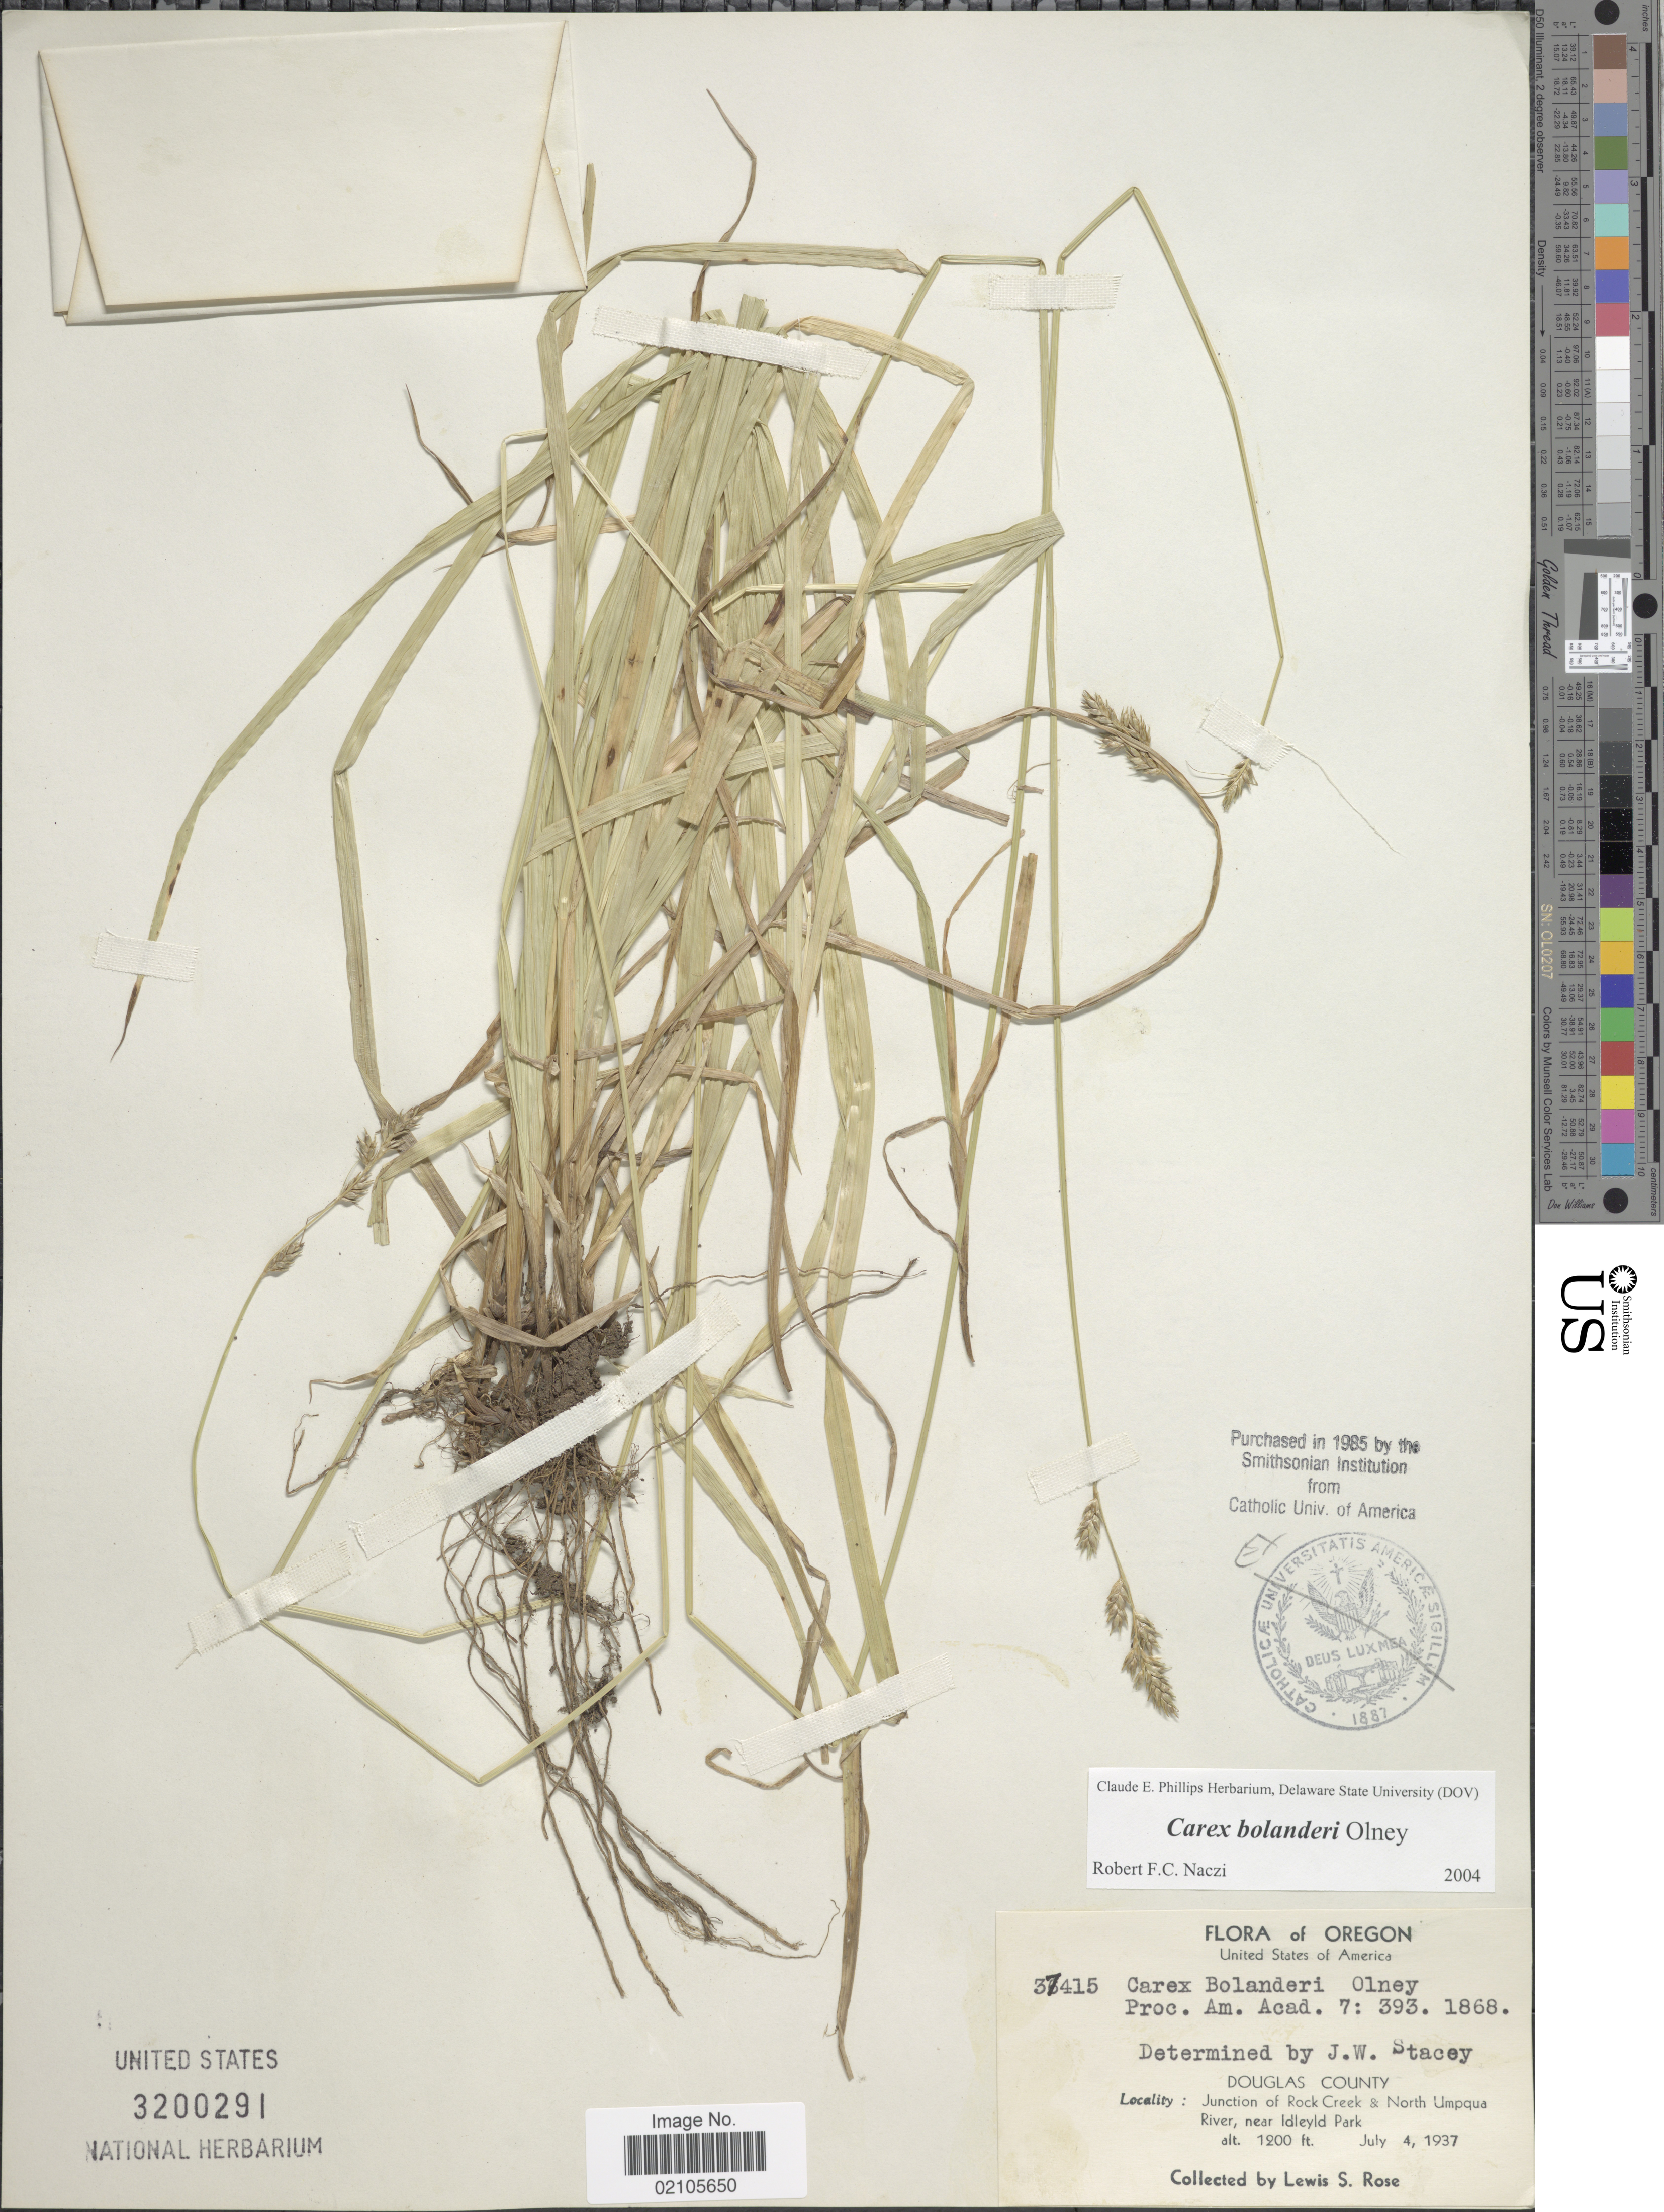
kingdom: Plantae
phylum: Tracheophyta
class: Liliopsida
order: Poales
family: Cyperaceae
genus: Carex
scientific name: Carex bolanderi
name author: Olney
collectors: L. S. Rose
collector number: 37415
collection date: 1937-07-04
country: United States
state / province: Oregon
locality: Douglas County, Junction of Rock Creek & North Umpqua River, near Idleyld Park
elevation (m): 366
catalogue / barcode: US 3200291